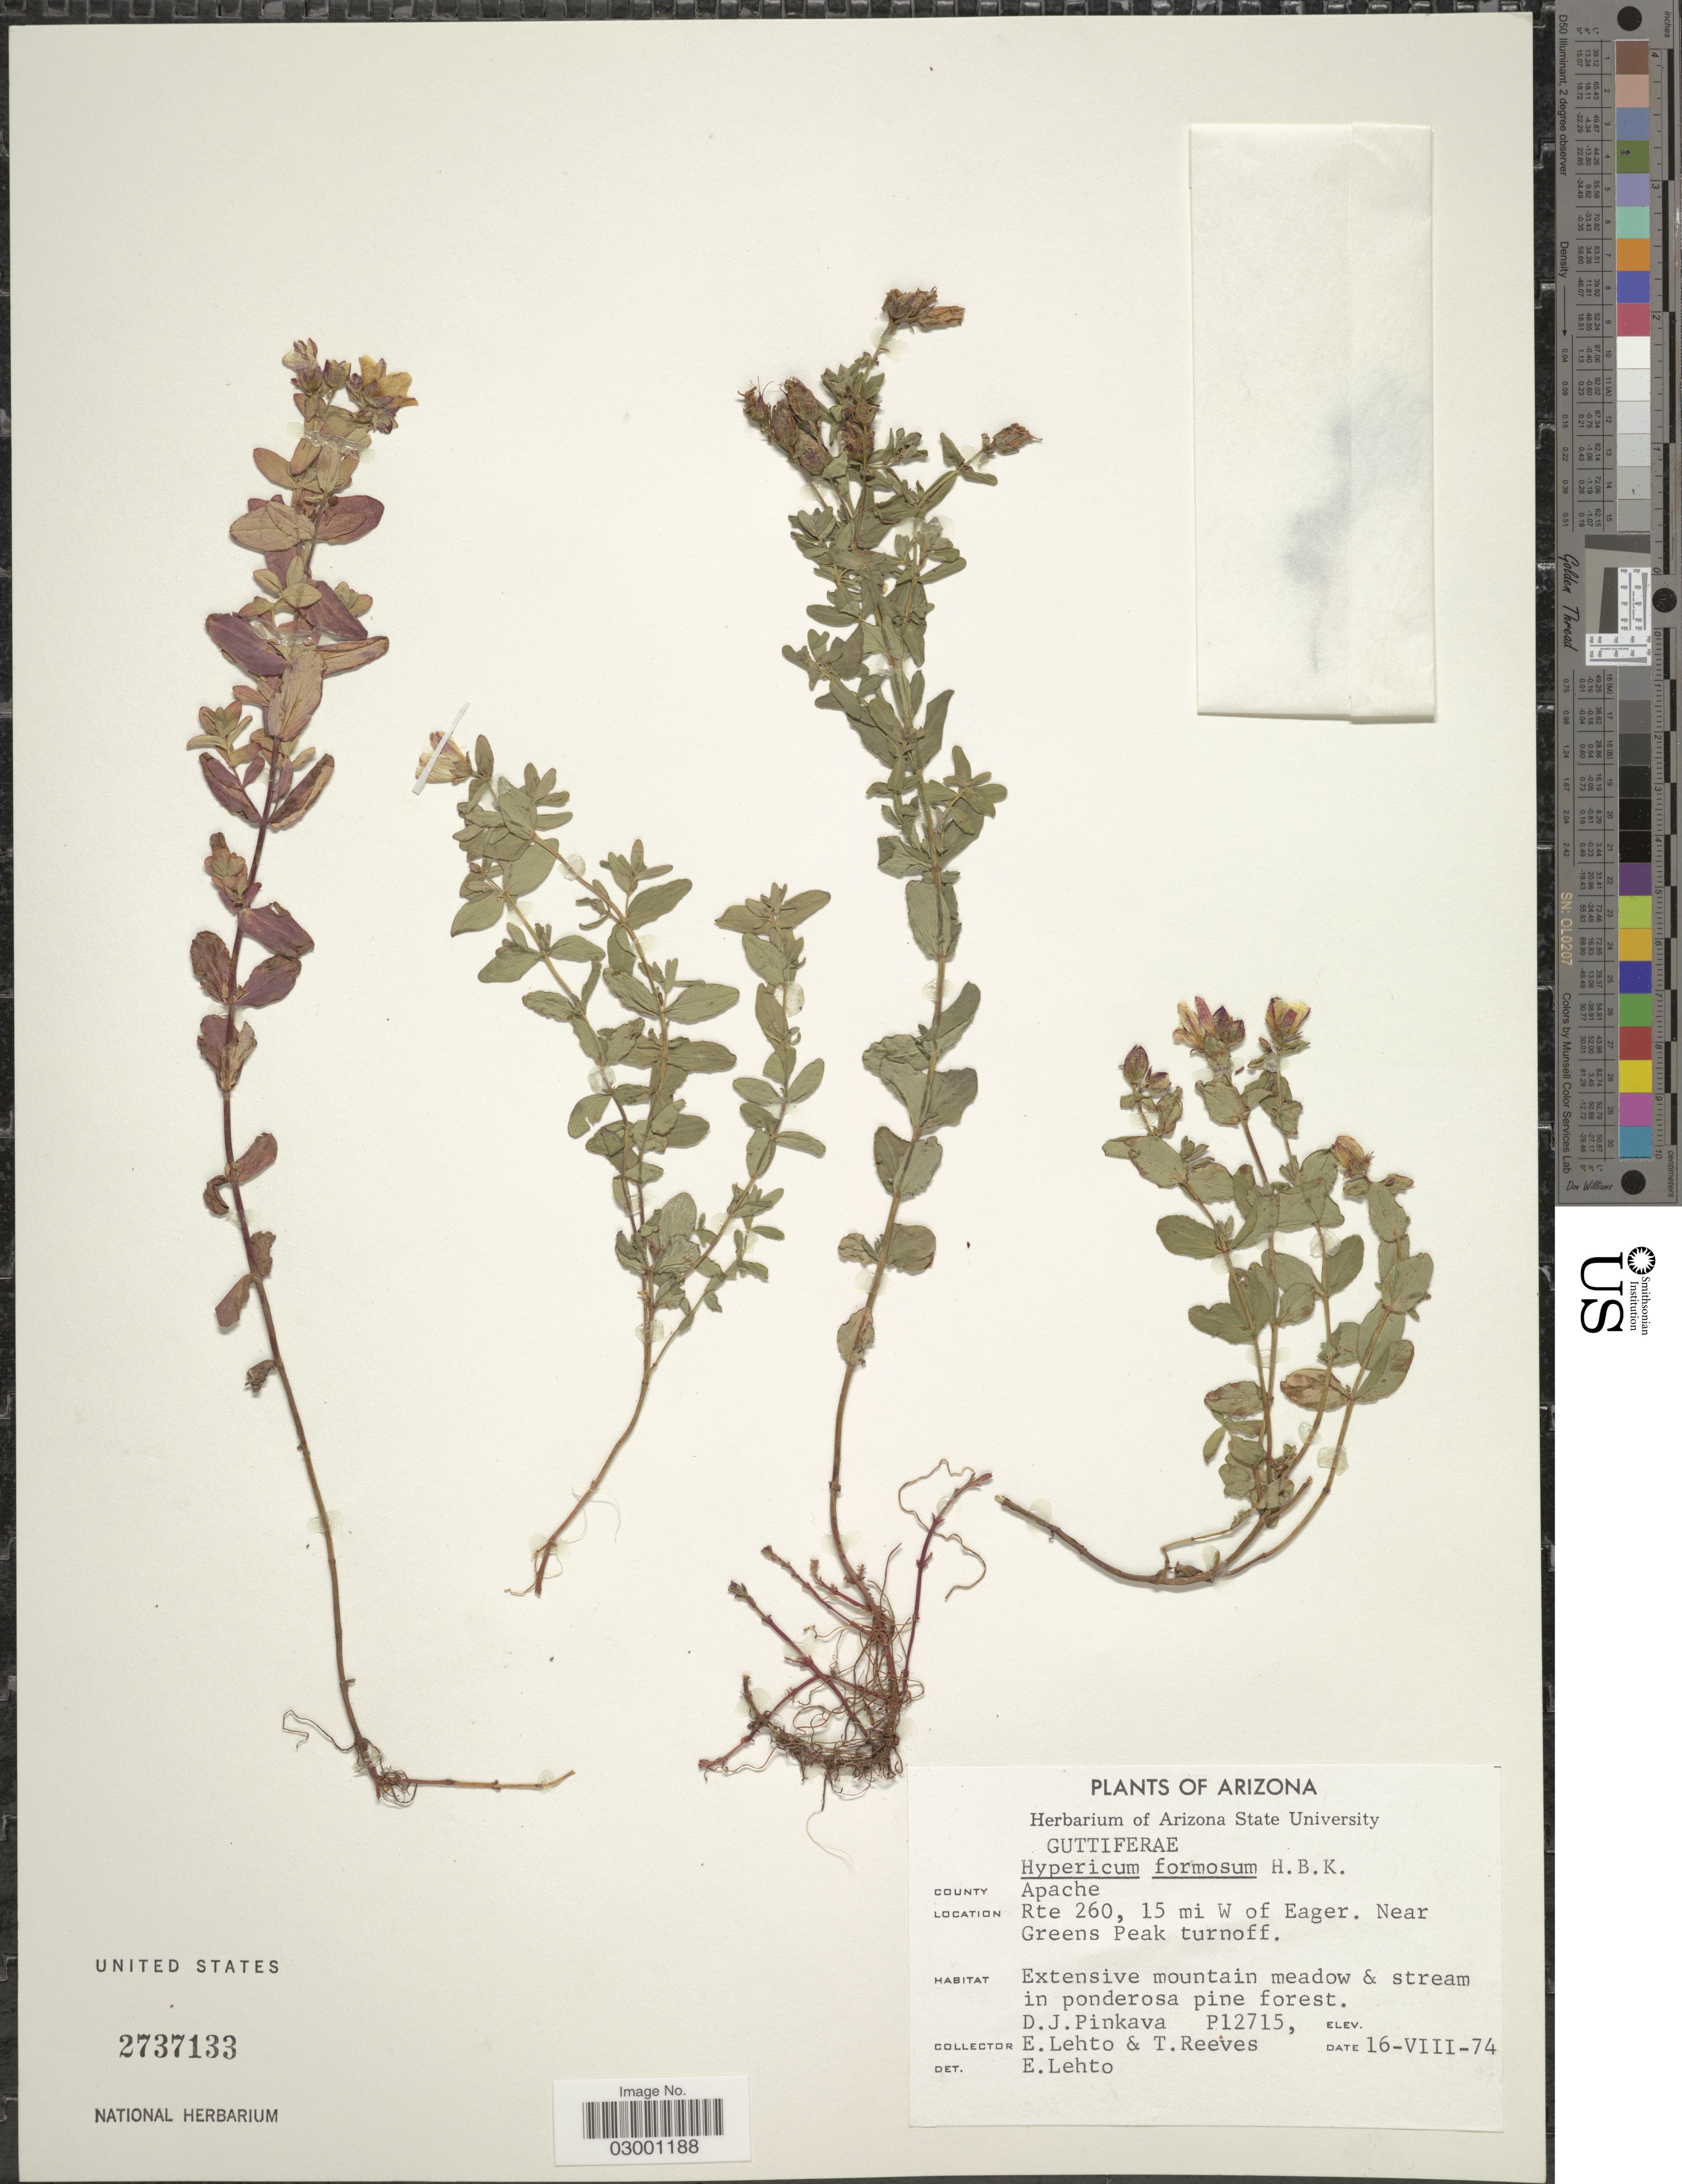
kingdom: Plantae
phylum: Tracheophyta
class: Magnoliopsida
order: Malpighiales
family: Hypericaceae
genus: Hypericum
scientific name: Hypericum formosum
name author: Kunth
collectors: D. J. Pinkava, E. Lehto & T. Reeves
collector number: P12715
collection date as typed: Transcribed d/m/y: 16/8/74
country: United States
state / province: Arizona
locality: County Apache, Rte 260, 15 mi W of Eager, Near Greens Peak turnoff.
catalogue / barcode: US 2737133